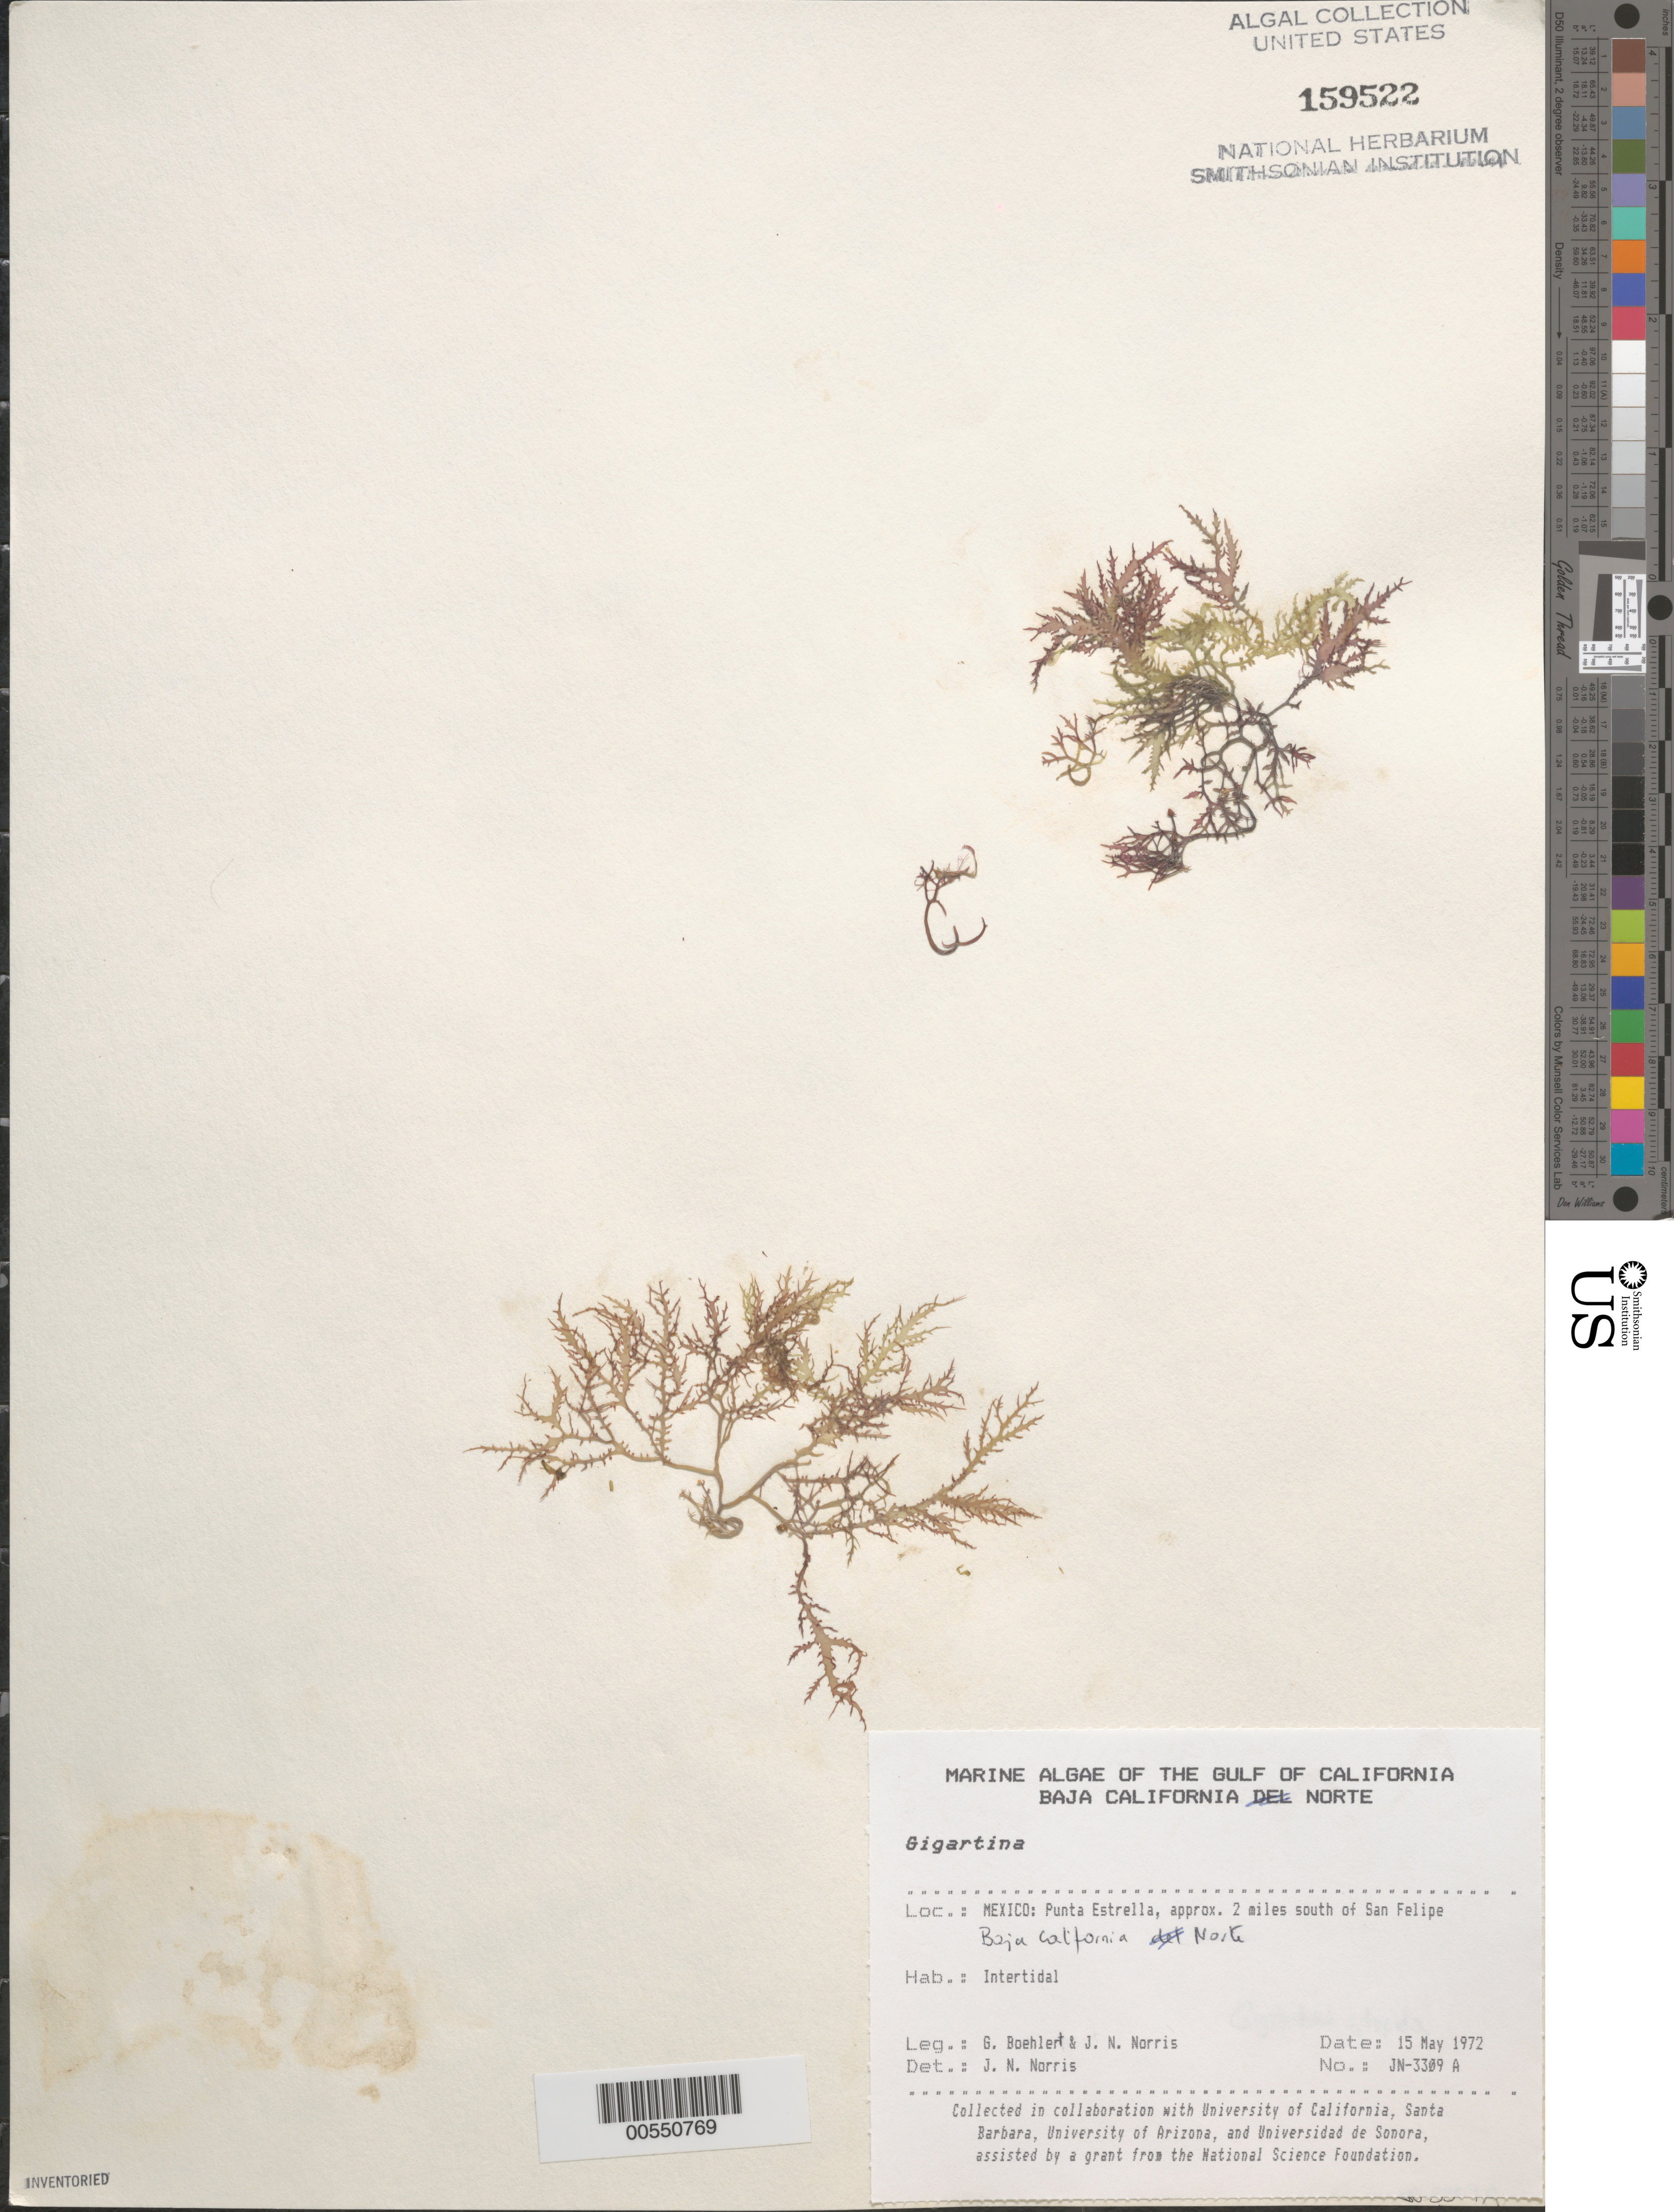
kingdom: Plantae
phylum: Rhodophyta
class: Florideophyceae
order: Gigartinales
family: Gigartinaceae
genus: Gigartina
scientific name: Gigartina sp.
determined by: Norris, James N.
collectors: J. N. Norris & G. Boehlert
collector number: JN-3309a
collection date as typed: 15 May 1972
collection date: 1972-05-15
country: Mexico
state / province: Baja California Norte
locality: Punta Estrella, ca. 2 miles south of San Felipe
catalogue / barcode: US 159522